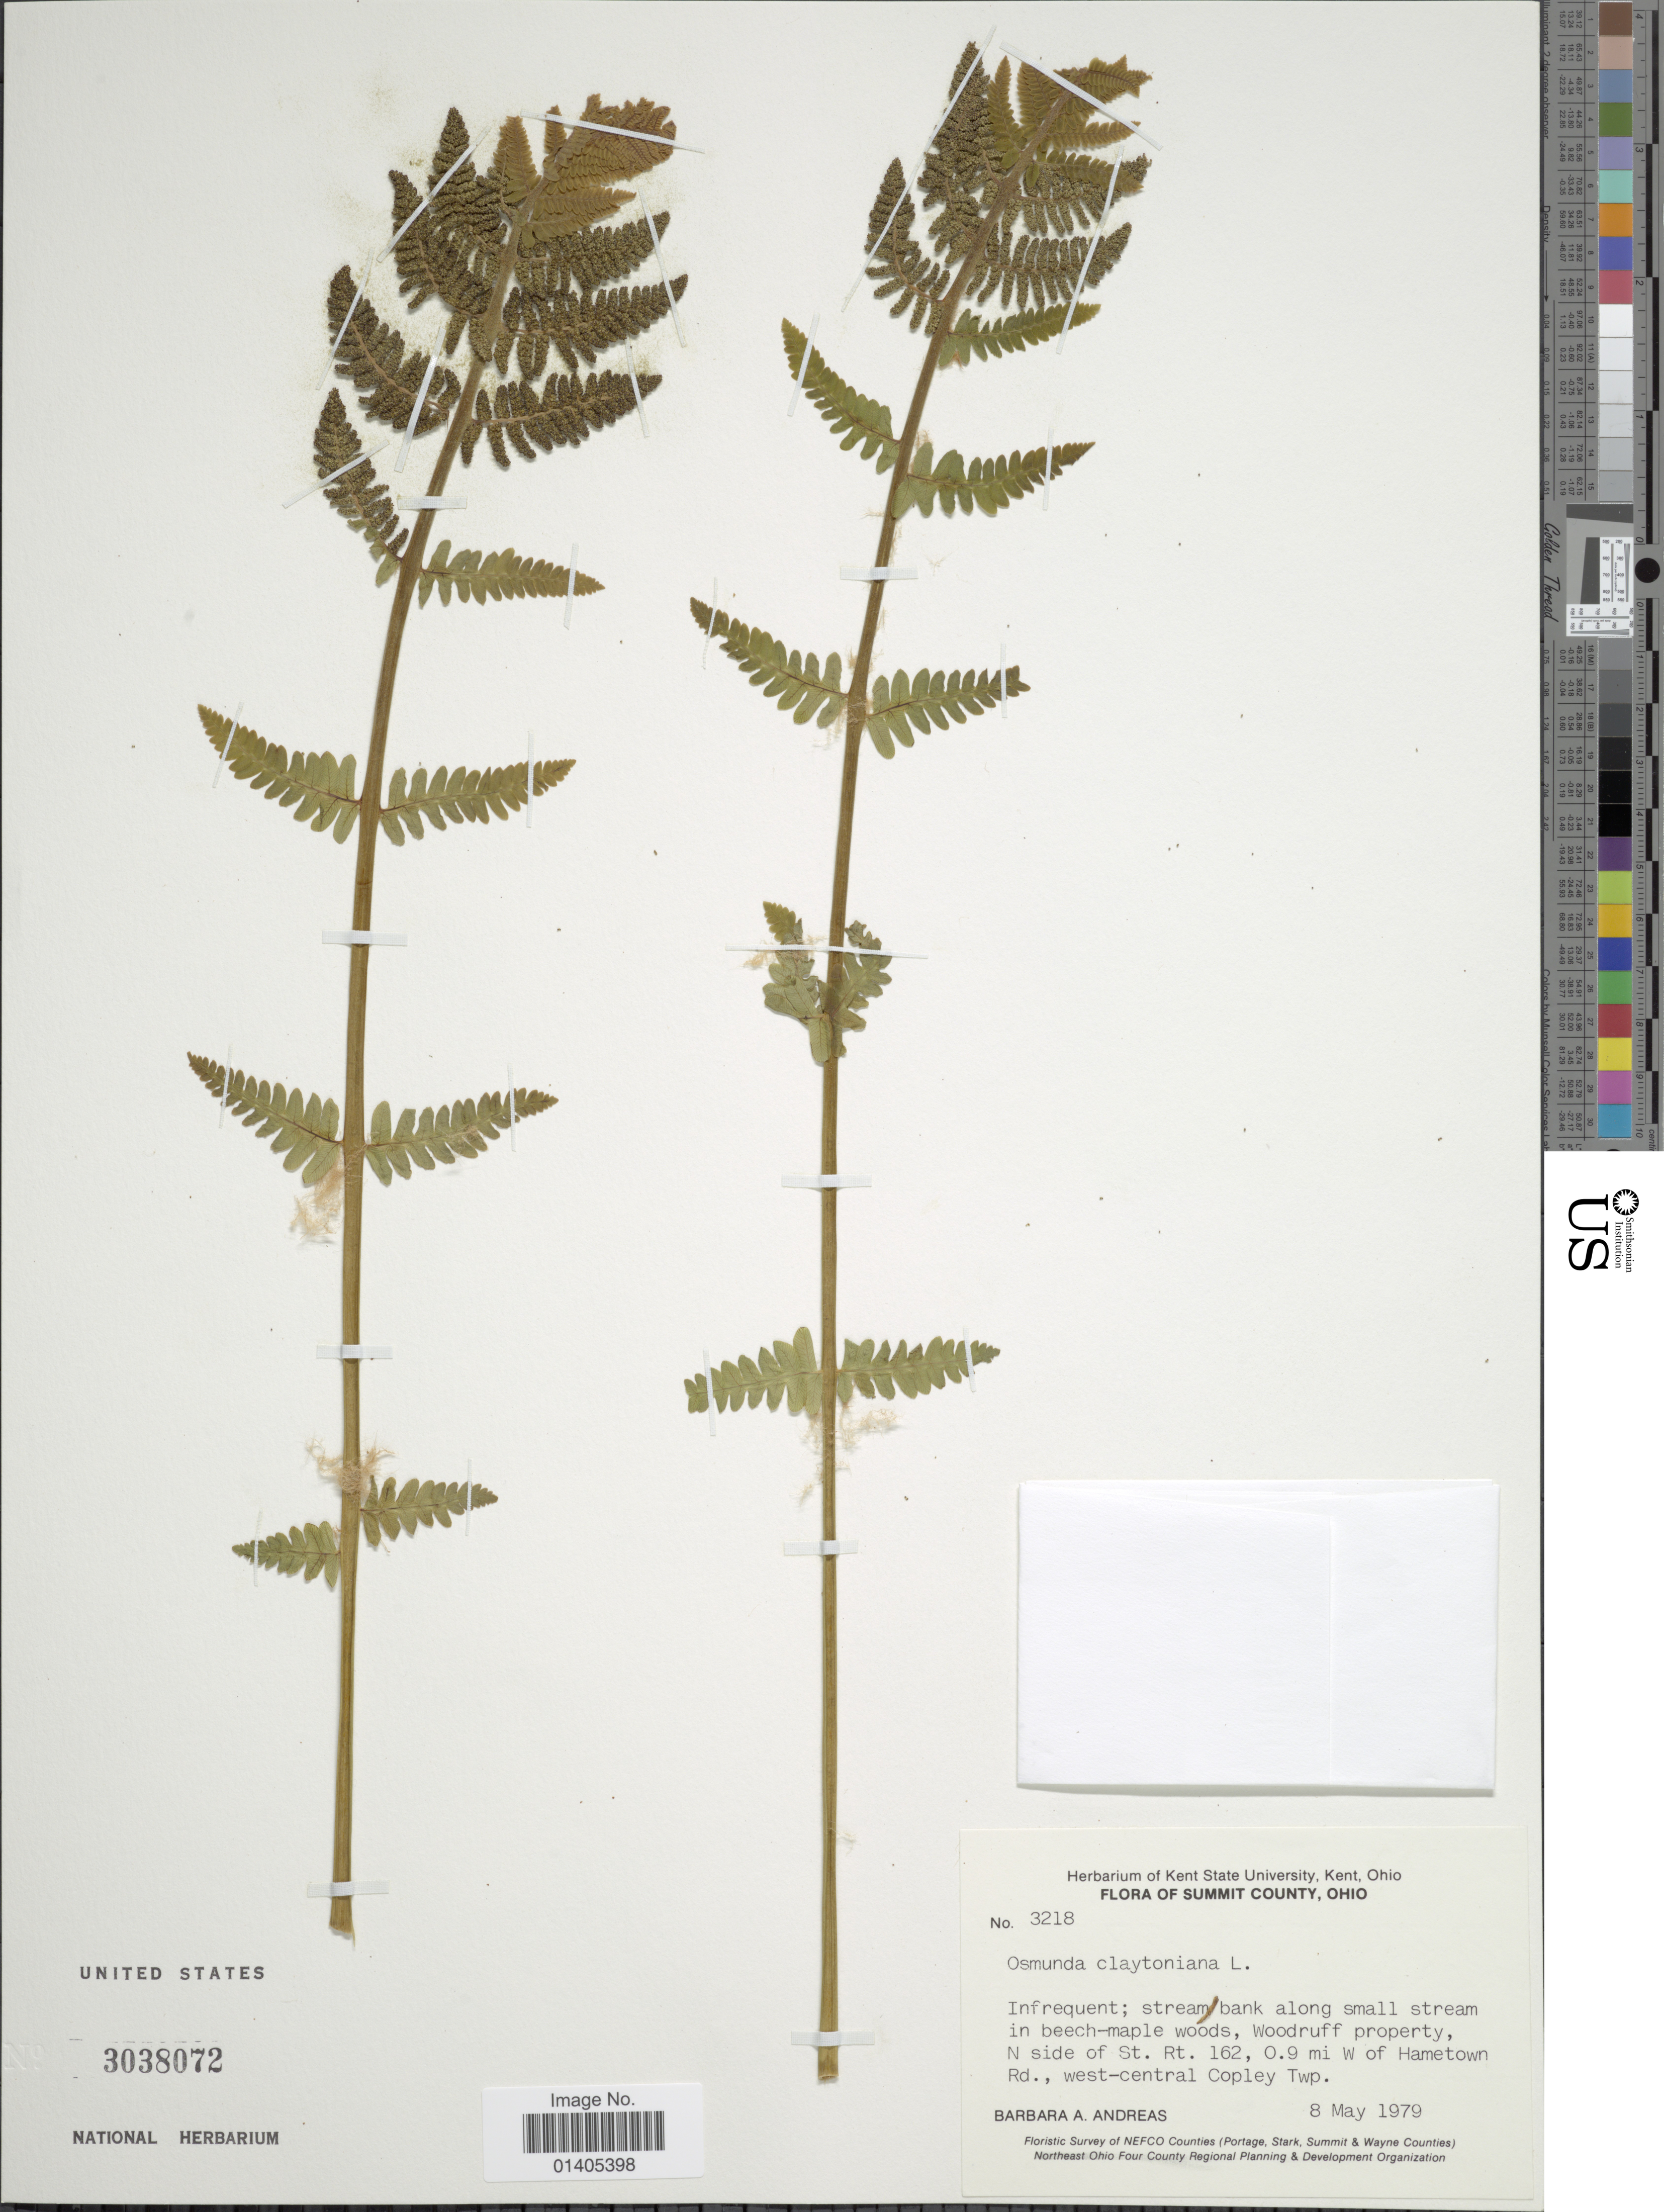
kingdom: Plantae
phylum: Tracheophyta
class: Polypodiopsida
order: Osmundales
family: Osmundaceae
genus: Osmunda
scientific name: Osmunda claytoniana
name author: (L.) Tagawa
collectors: B. A. Andreas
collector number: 3218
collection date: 1979-05-08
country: United States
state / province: Ohio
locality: Summit County, N side of St Rt 162, 0.9 mi W of Hametwon Rd., west-central Copley Twp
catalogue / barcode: US 3038072